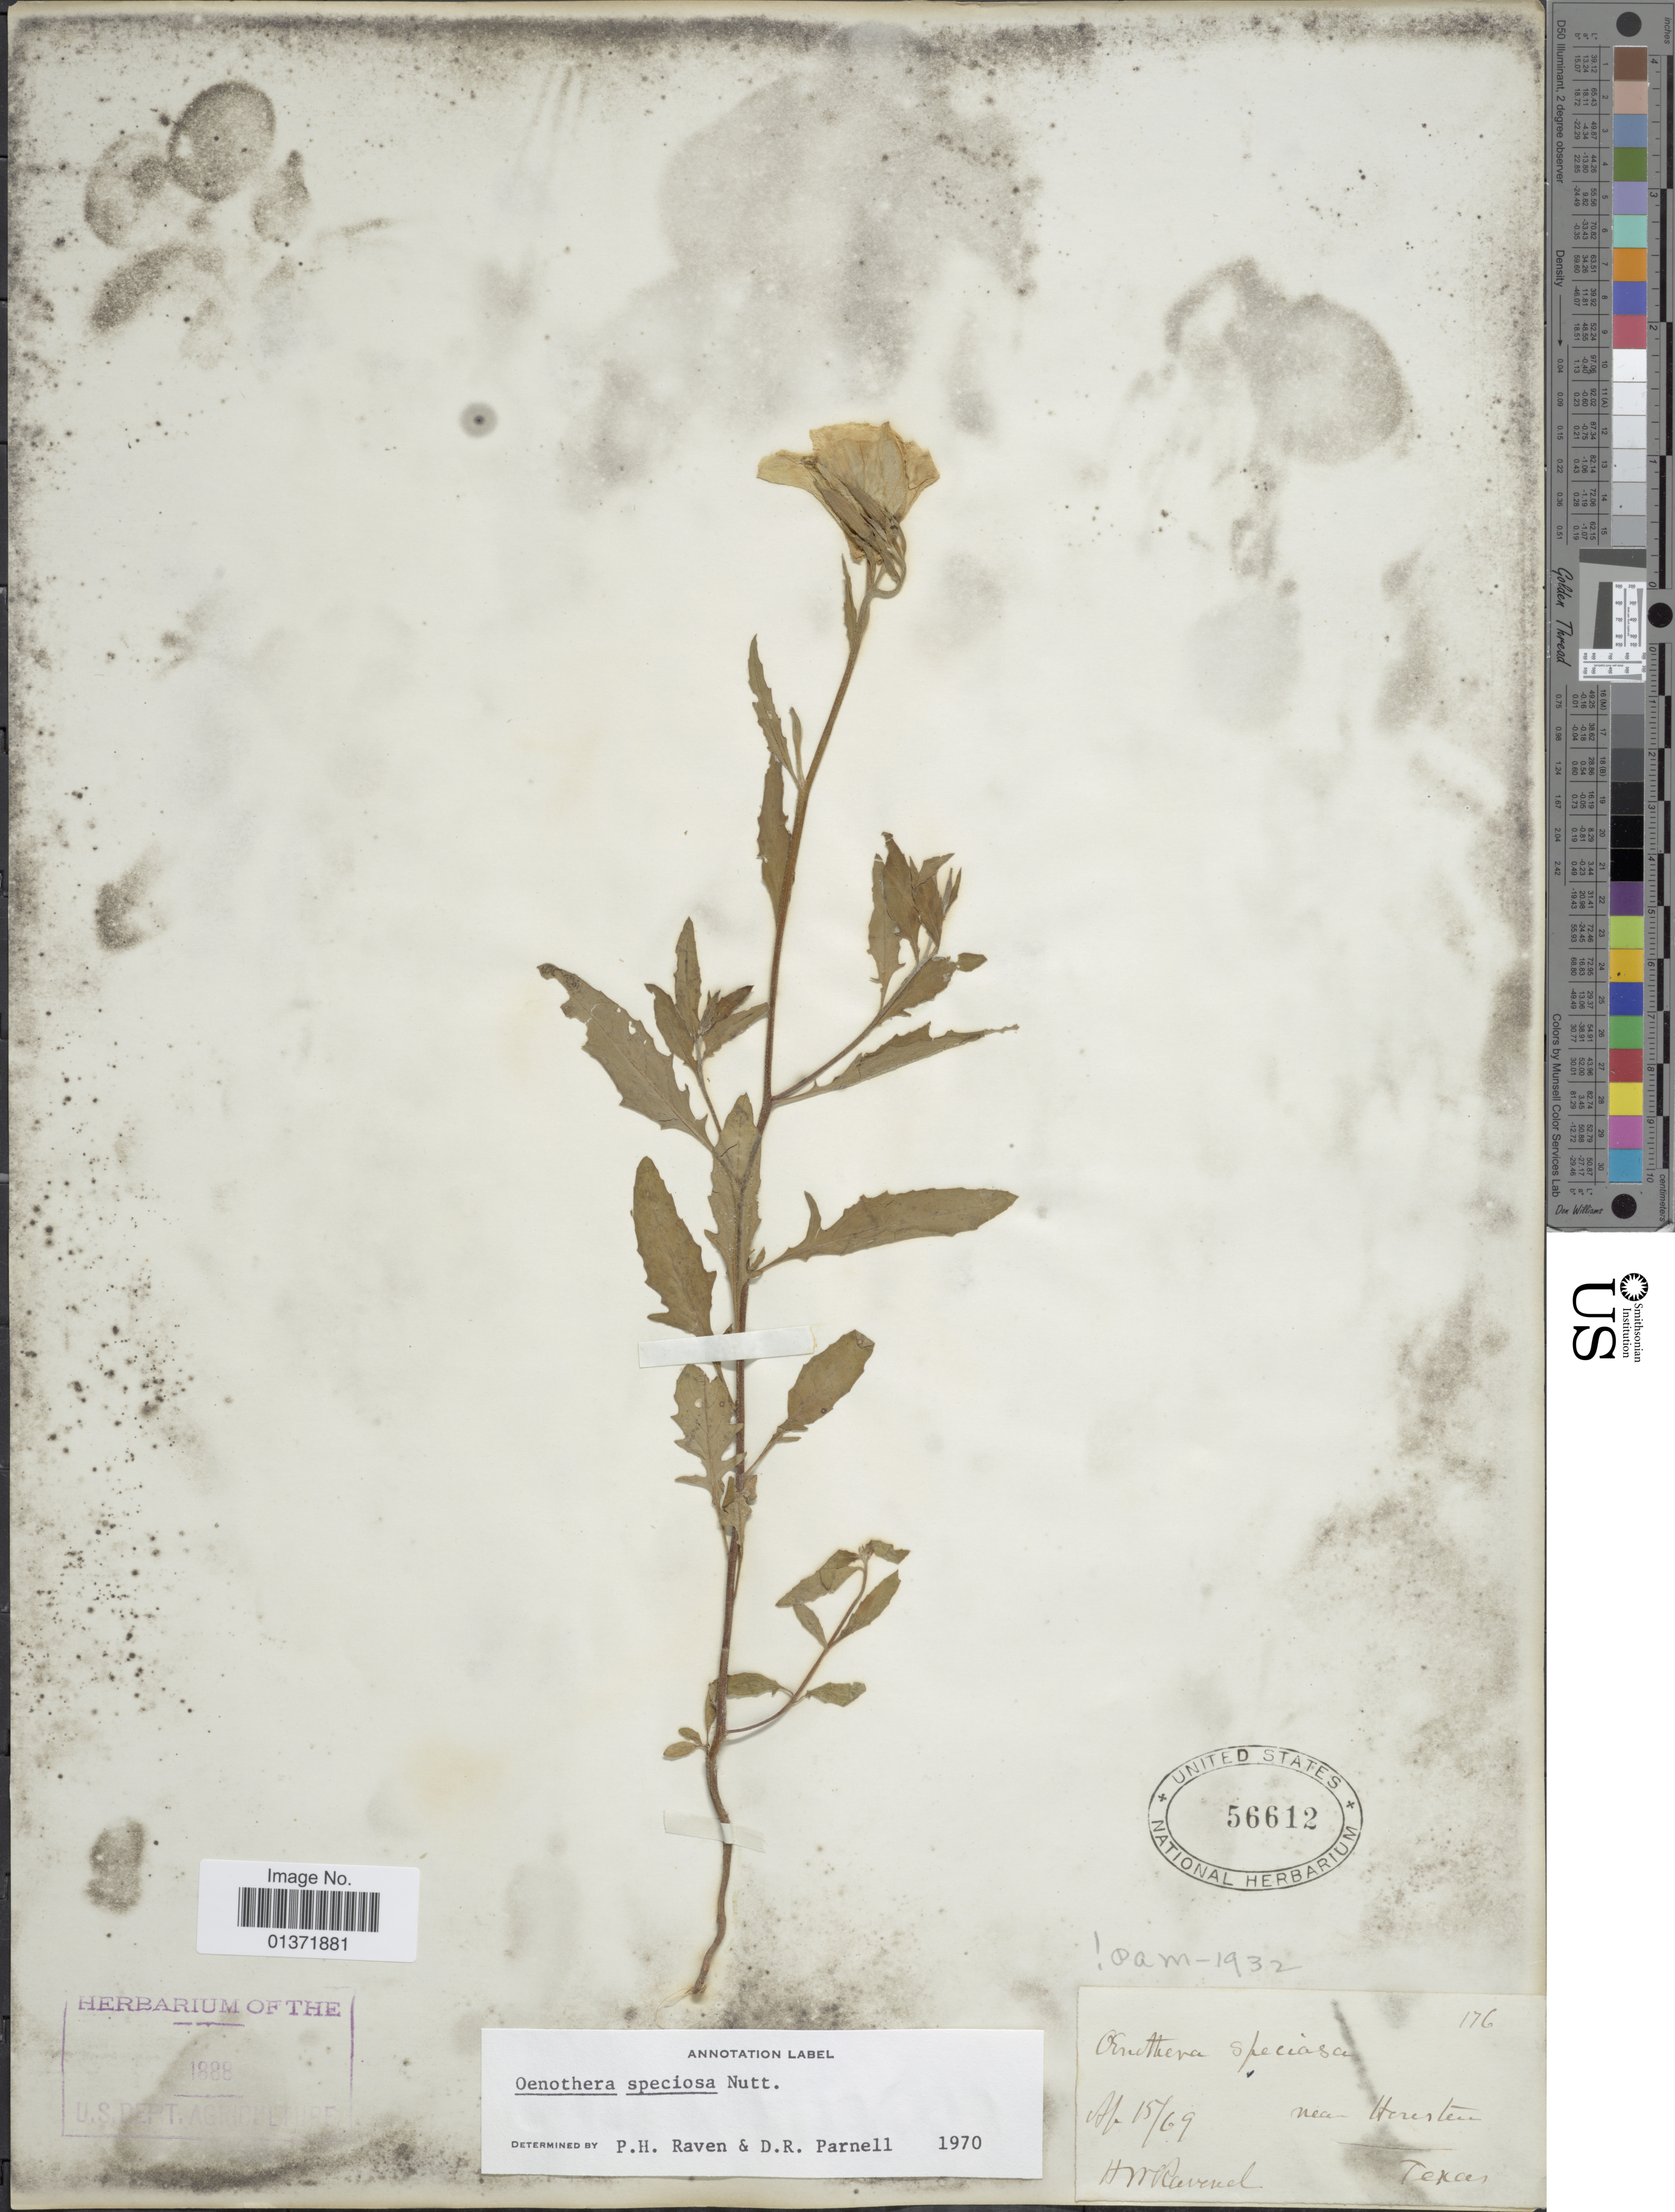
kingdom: Plantae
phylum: Tracheophyta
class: Magnoliopsida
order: Myrtales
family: Onagraceae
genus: Oenothera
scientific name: Oenothera speciosa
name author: Nutt.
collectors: H. Ravenel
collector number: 176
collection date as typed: Transcribed d/m/y: 15/4/69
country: United States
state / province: Texas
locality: Near Houston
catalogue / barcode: US 56612